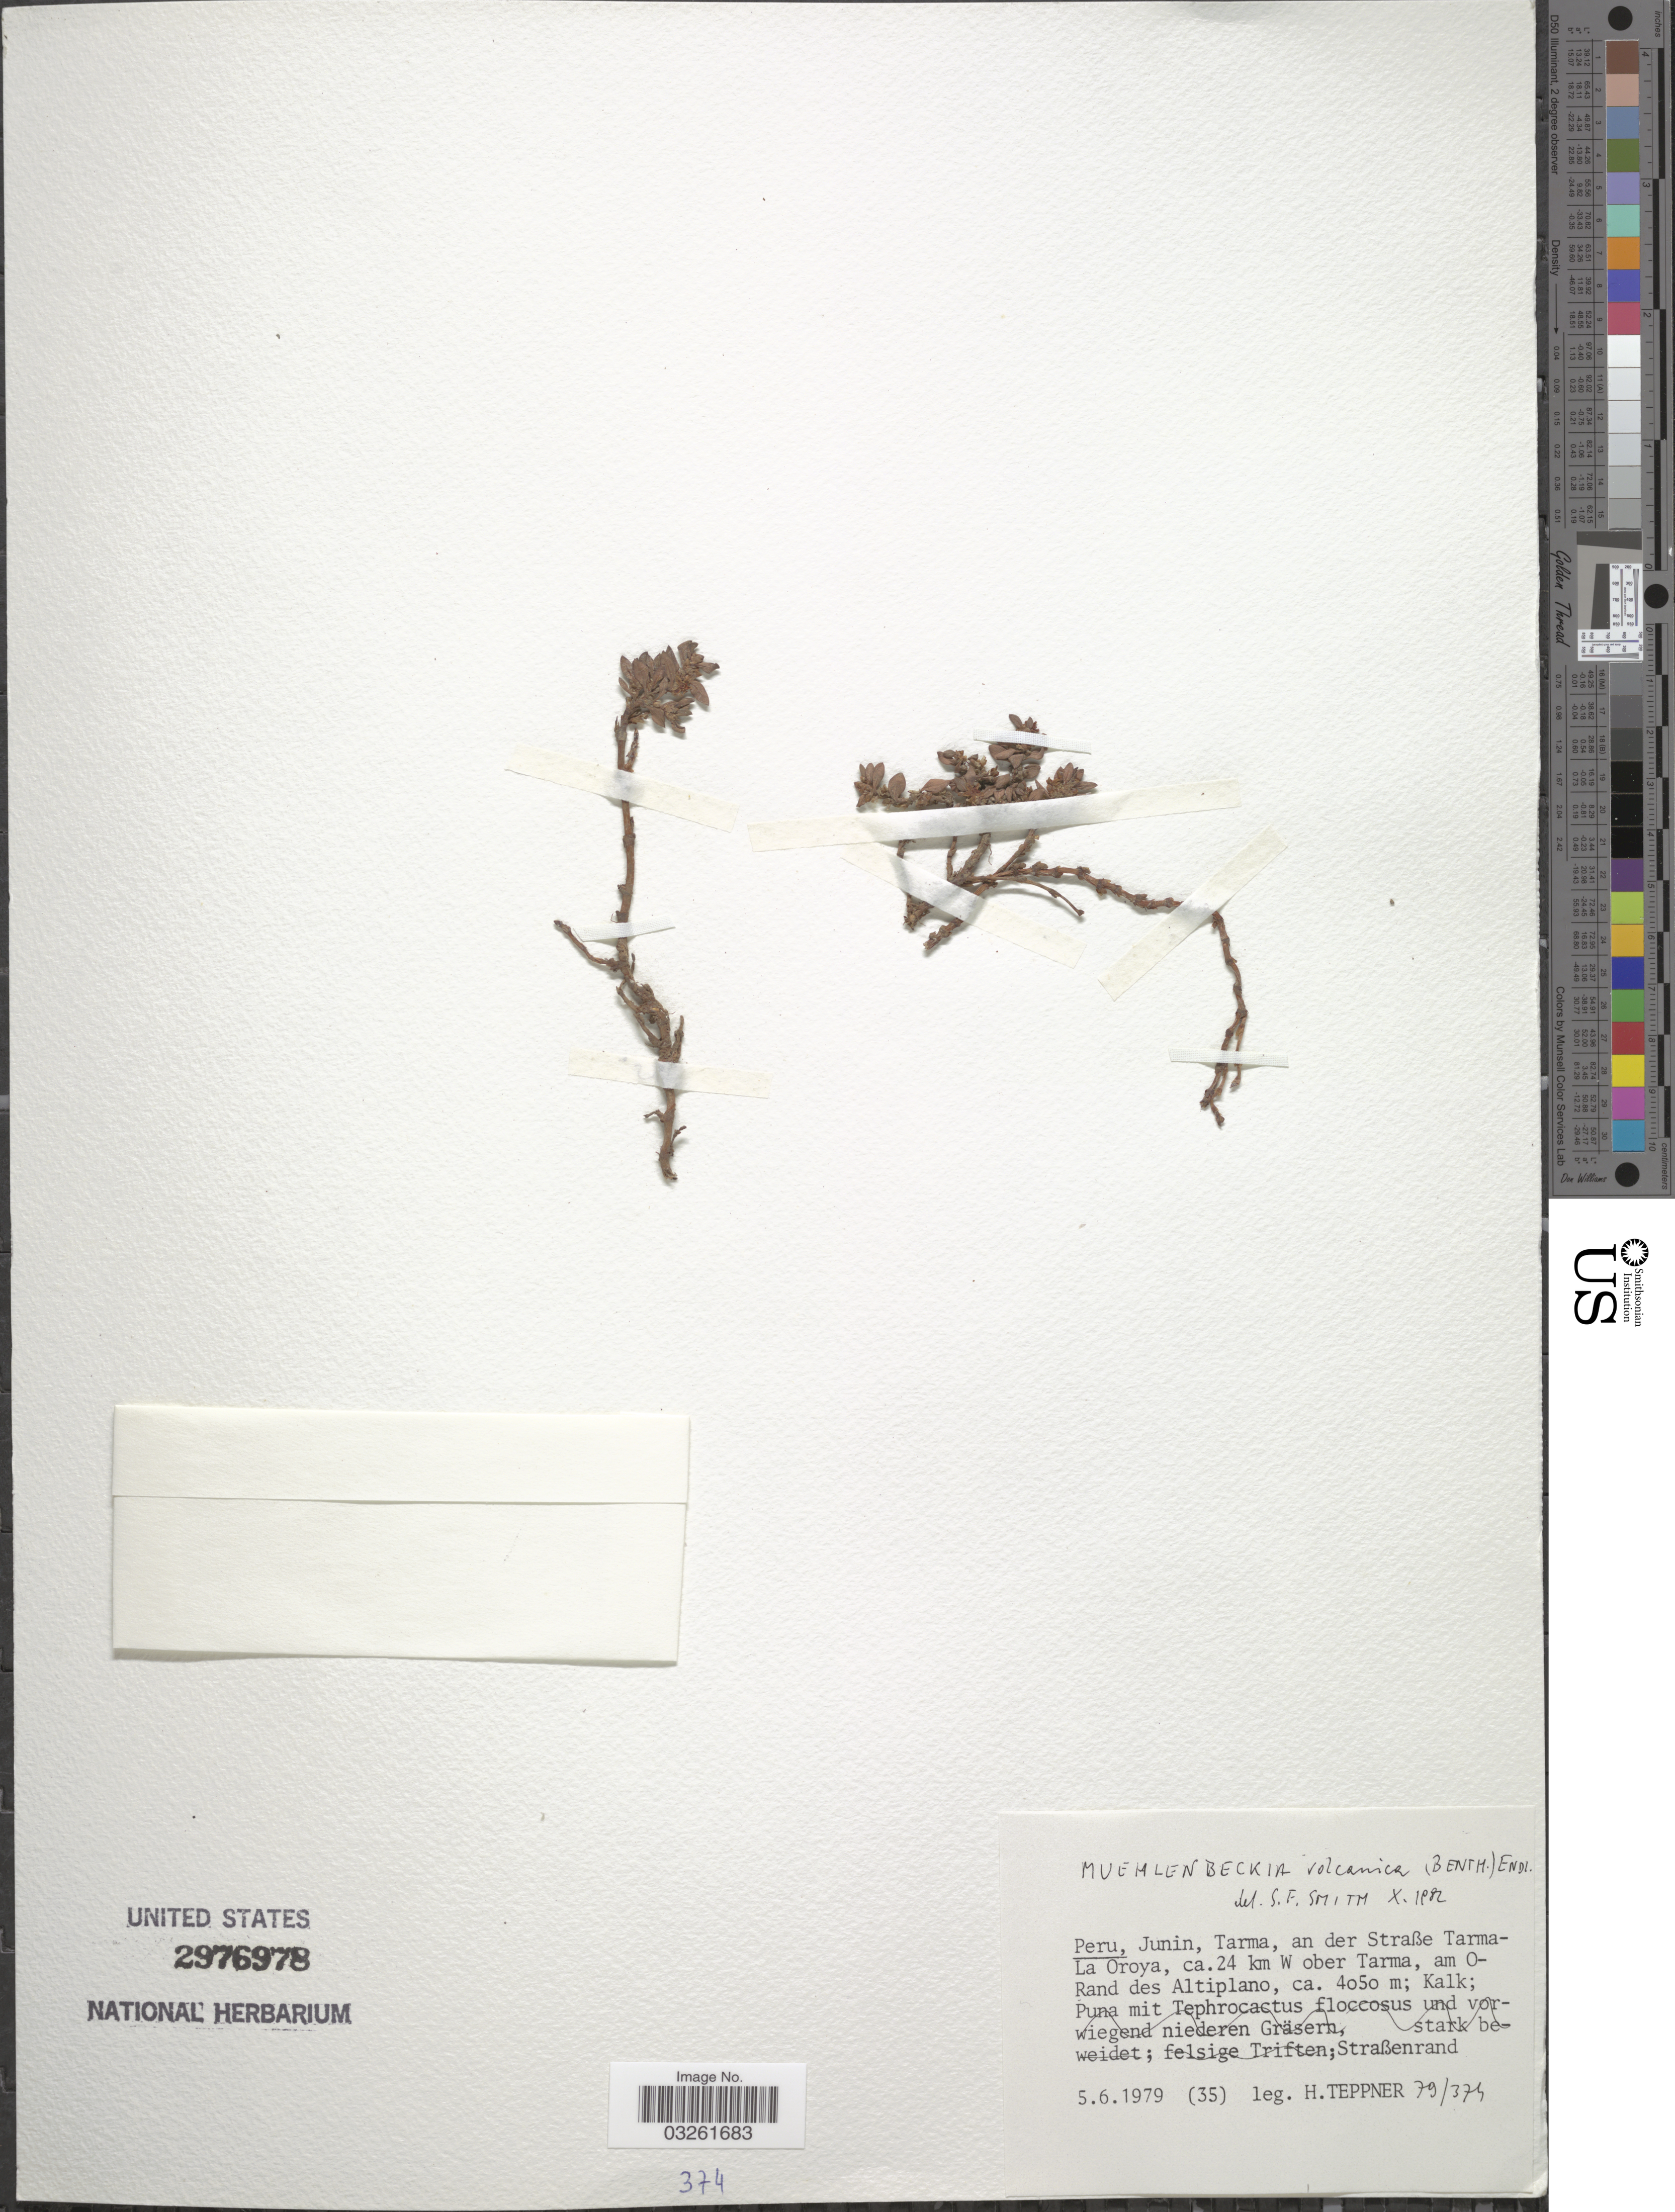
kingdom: Plantae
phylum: Tracheophyta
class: Magnoliopsida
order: Caryophyllales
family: Polygonaceae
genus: Muehlenbeckia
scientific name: Muehlenbeckia volcanica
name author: (Benth.) Endl.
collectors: H. Teppner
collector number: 79/374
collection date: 1979-06-05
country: Peru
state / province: Junín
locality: Tarma, ab der Straße Tarma-La Oroya, ca. 24 km W ober Tarma, am O-Rand des Altiplano.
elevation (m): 4050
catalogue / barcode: US 2976978